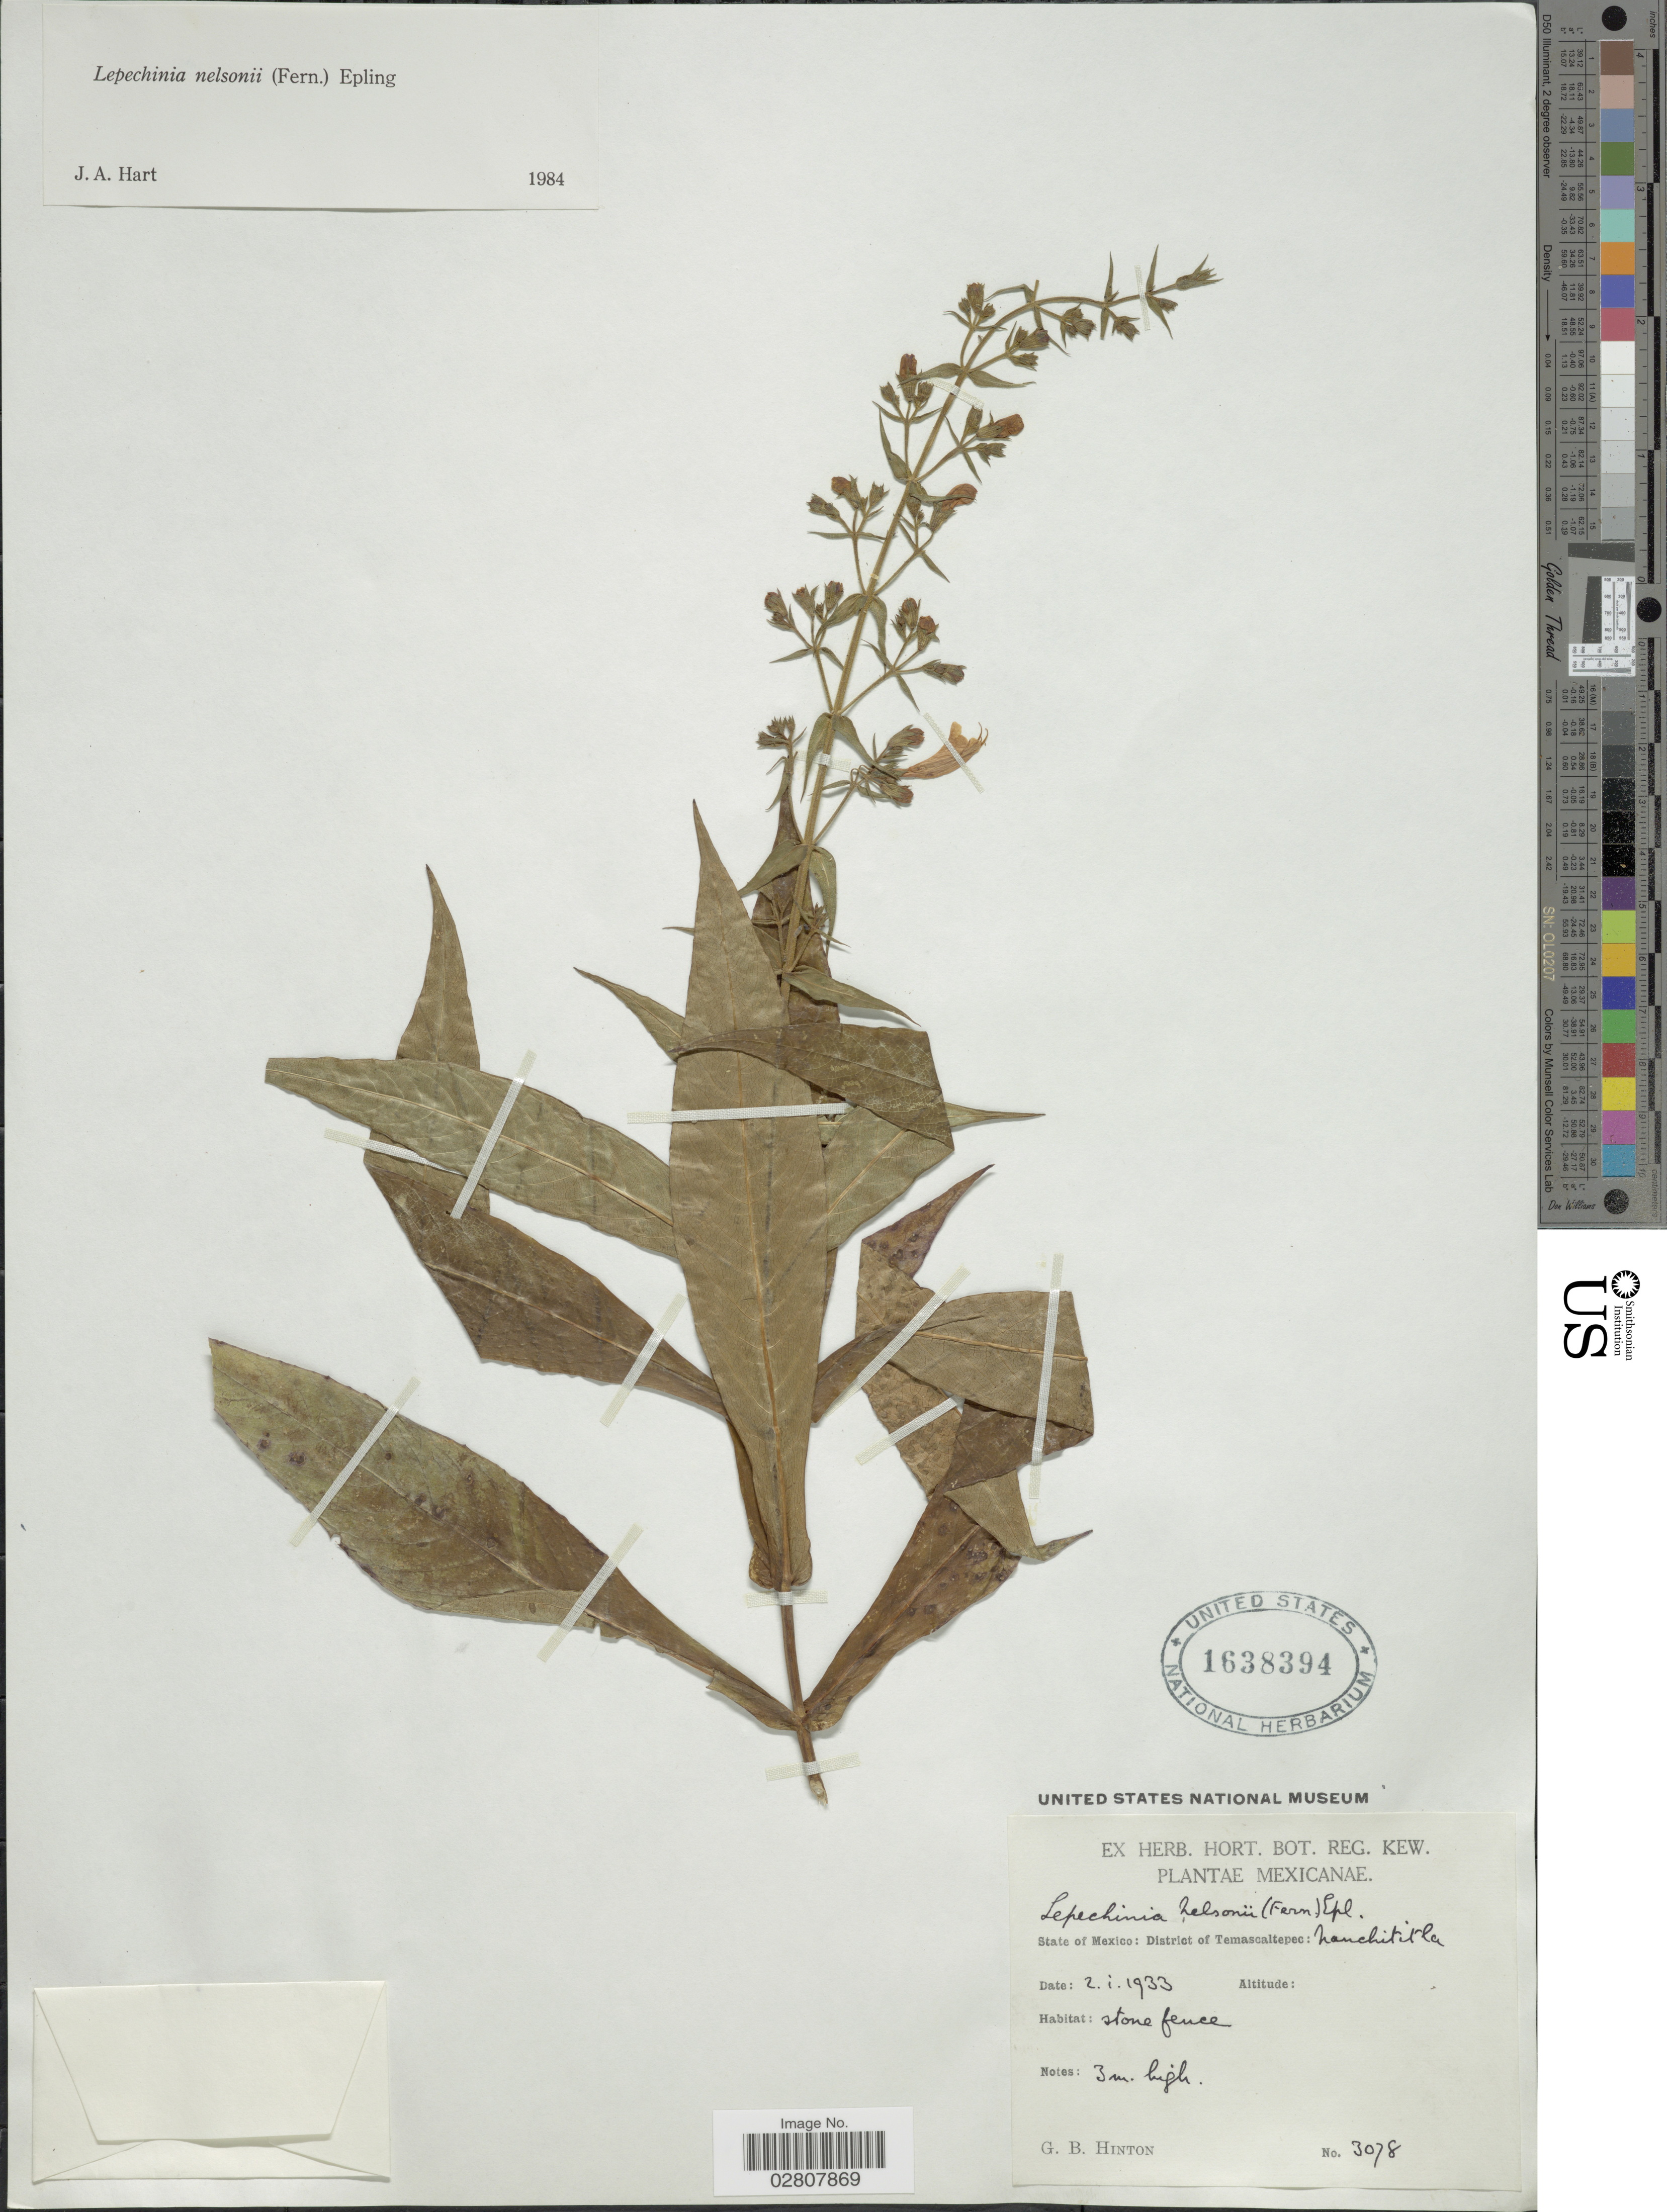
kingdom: Plantae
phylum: Tracheophyta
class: Magnoliopsida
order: Lamiales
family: Lamiaceae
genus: Lepechinia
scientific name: Lepechinia nelsonii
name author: (Fernald) Epling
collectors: G. B. Hinton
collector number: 3078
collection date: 1933-01-02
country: Mexico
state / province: México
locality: District of Temascaltepec: Nanchititla.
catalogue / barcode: US 1638394